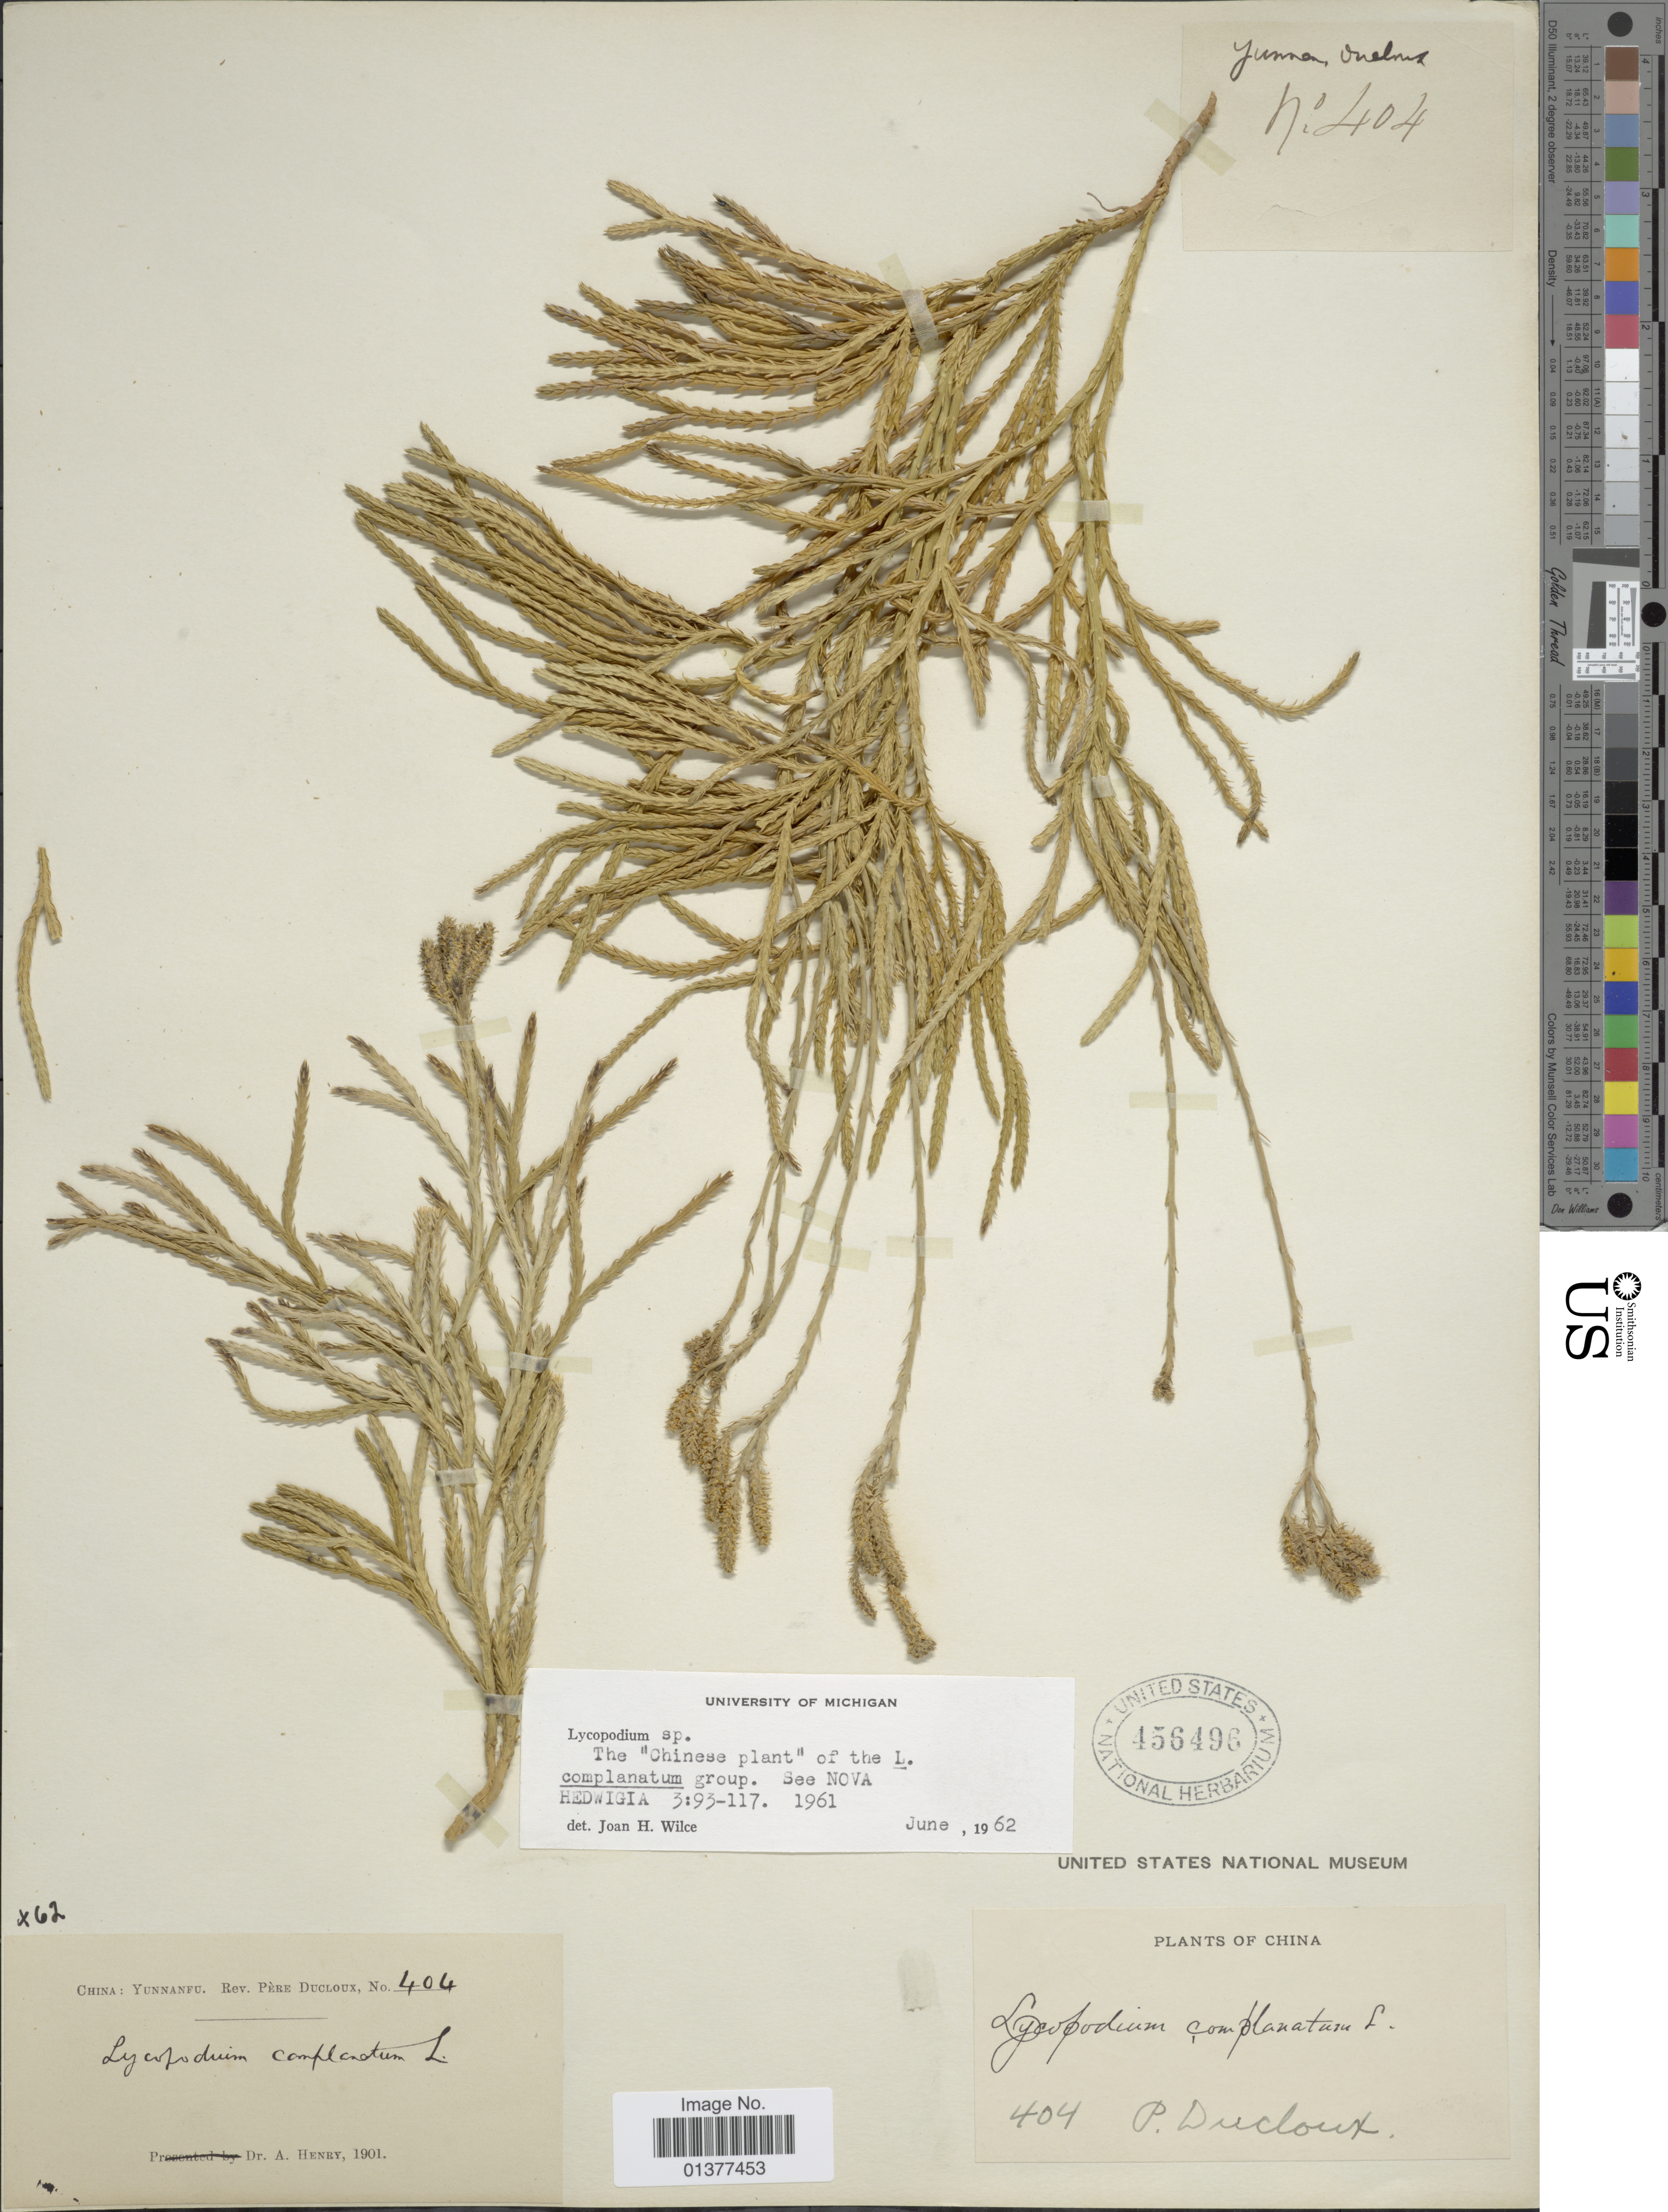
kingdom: Plantae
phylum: Tracheophyta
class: Lycopodiopsida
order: Lycopodiales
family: Lycopodiaceae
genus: Diphasiastrum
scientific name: Diphasiastrum complanatum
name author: (L.) Holub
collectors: -. Ducloux & A. Henry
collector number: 404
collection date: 1901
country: China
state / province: Yunnan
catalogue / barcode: US 456496